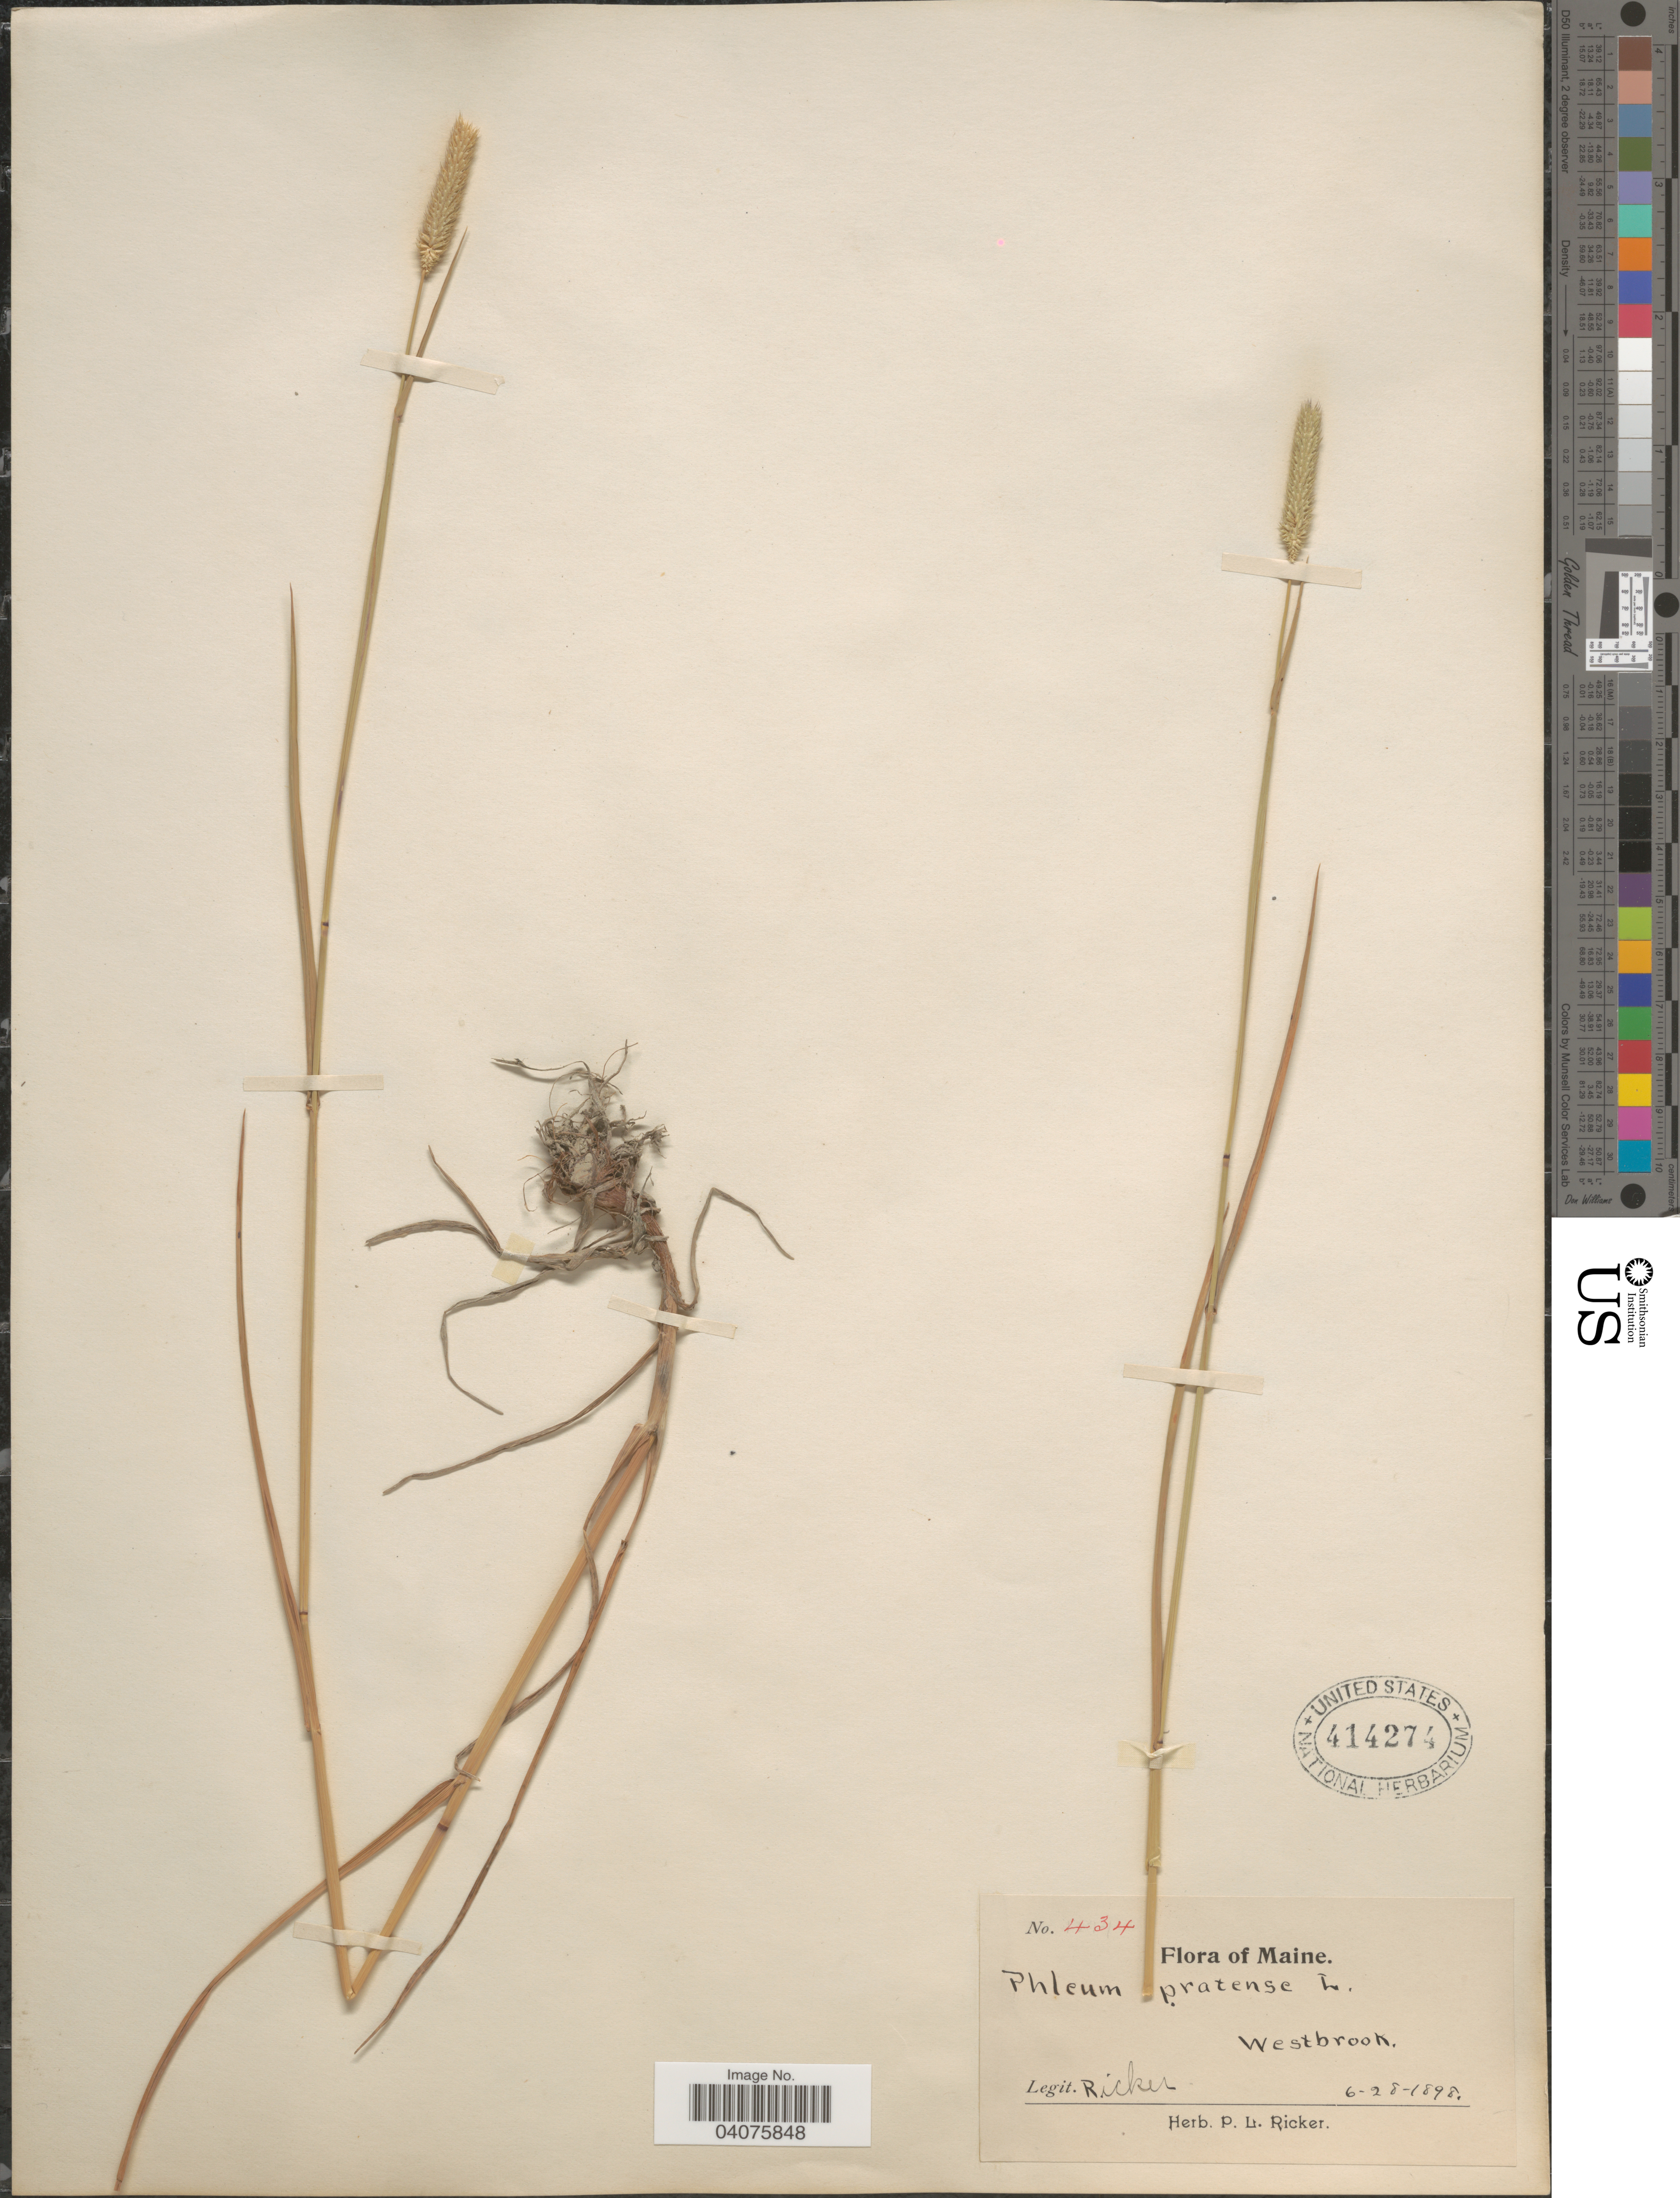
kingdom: Plantae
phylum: Tracheophyta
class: Liliopsida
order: Poales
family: Poaceae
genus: Phleum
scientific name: Phleum pratense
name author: L.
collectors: P. Ricker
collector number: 434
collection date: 1898-06-28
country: United States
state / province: Maine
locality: Westbrook.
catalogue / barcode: US 414274